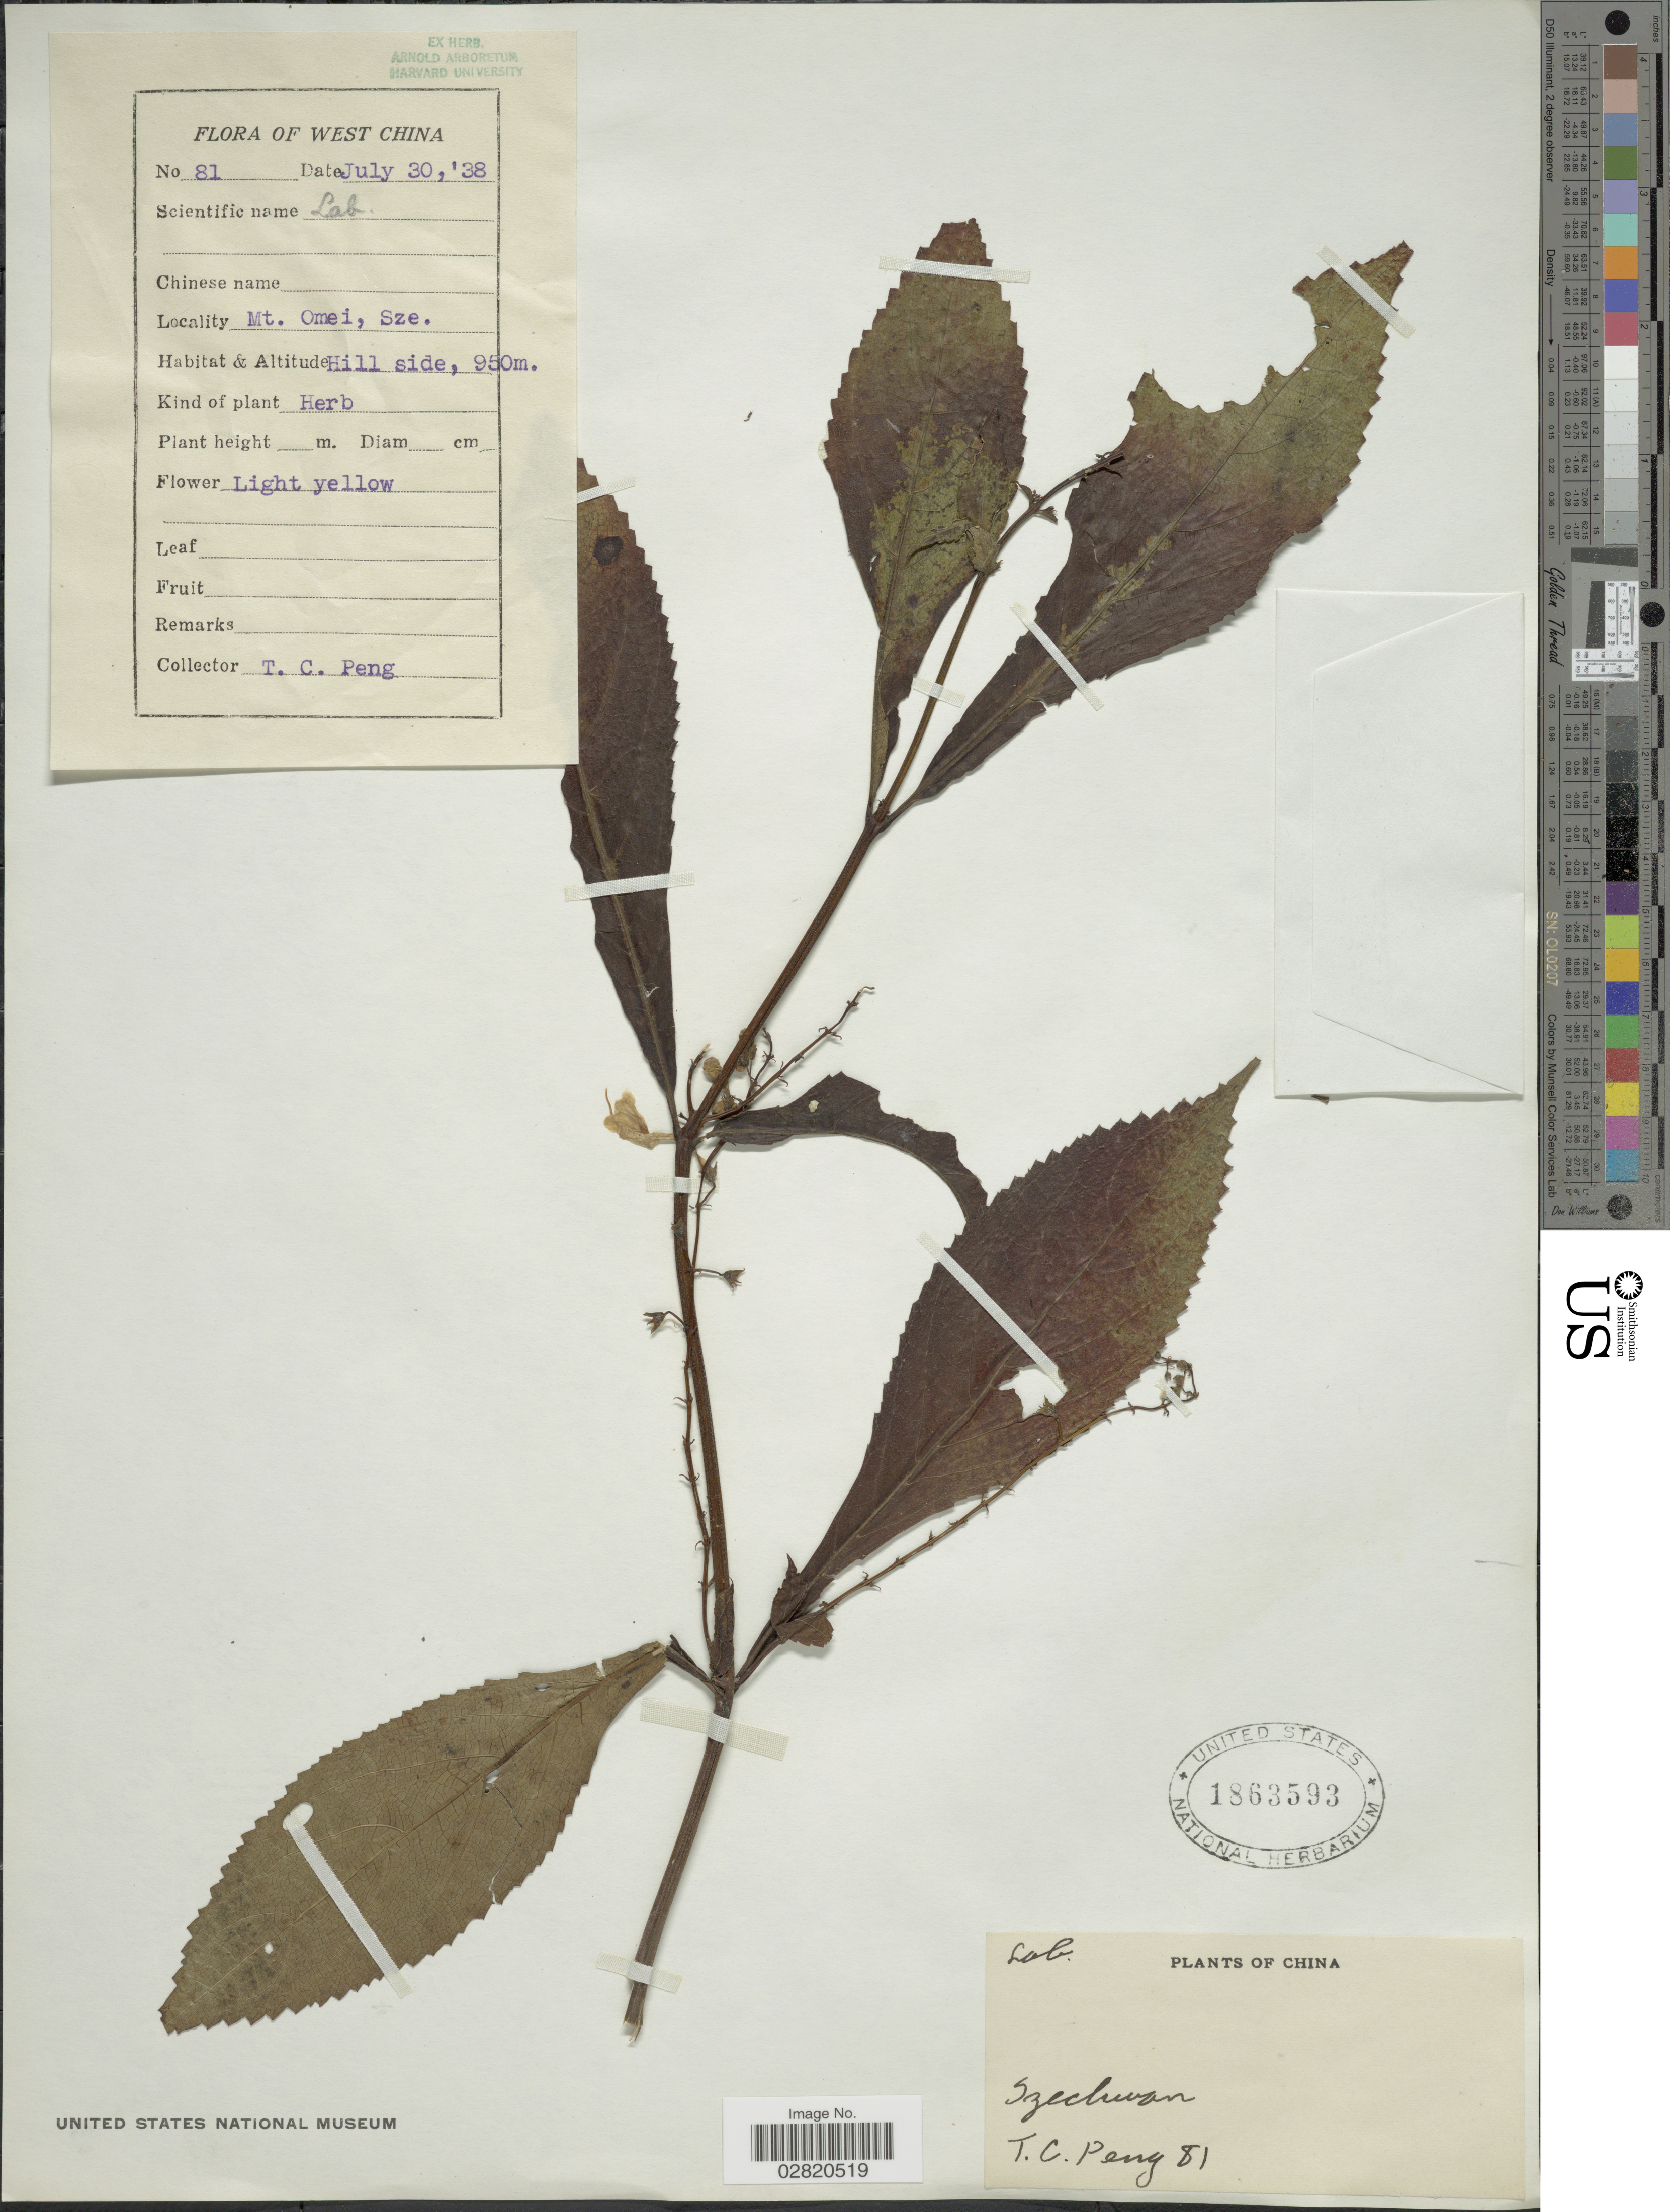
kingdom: Plantae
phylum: Tracheophyta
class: Magnoliopsida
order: Lamiales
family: Lamiaceae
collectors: T. K. Peng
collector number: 81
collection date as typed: Transcribed d/m/y: 30/7/38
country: China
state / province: Sichuan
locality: West China. Mt. Omei, Sze.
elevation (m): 950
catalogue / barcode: US 1863593